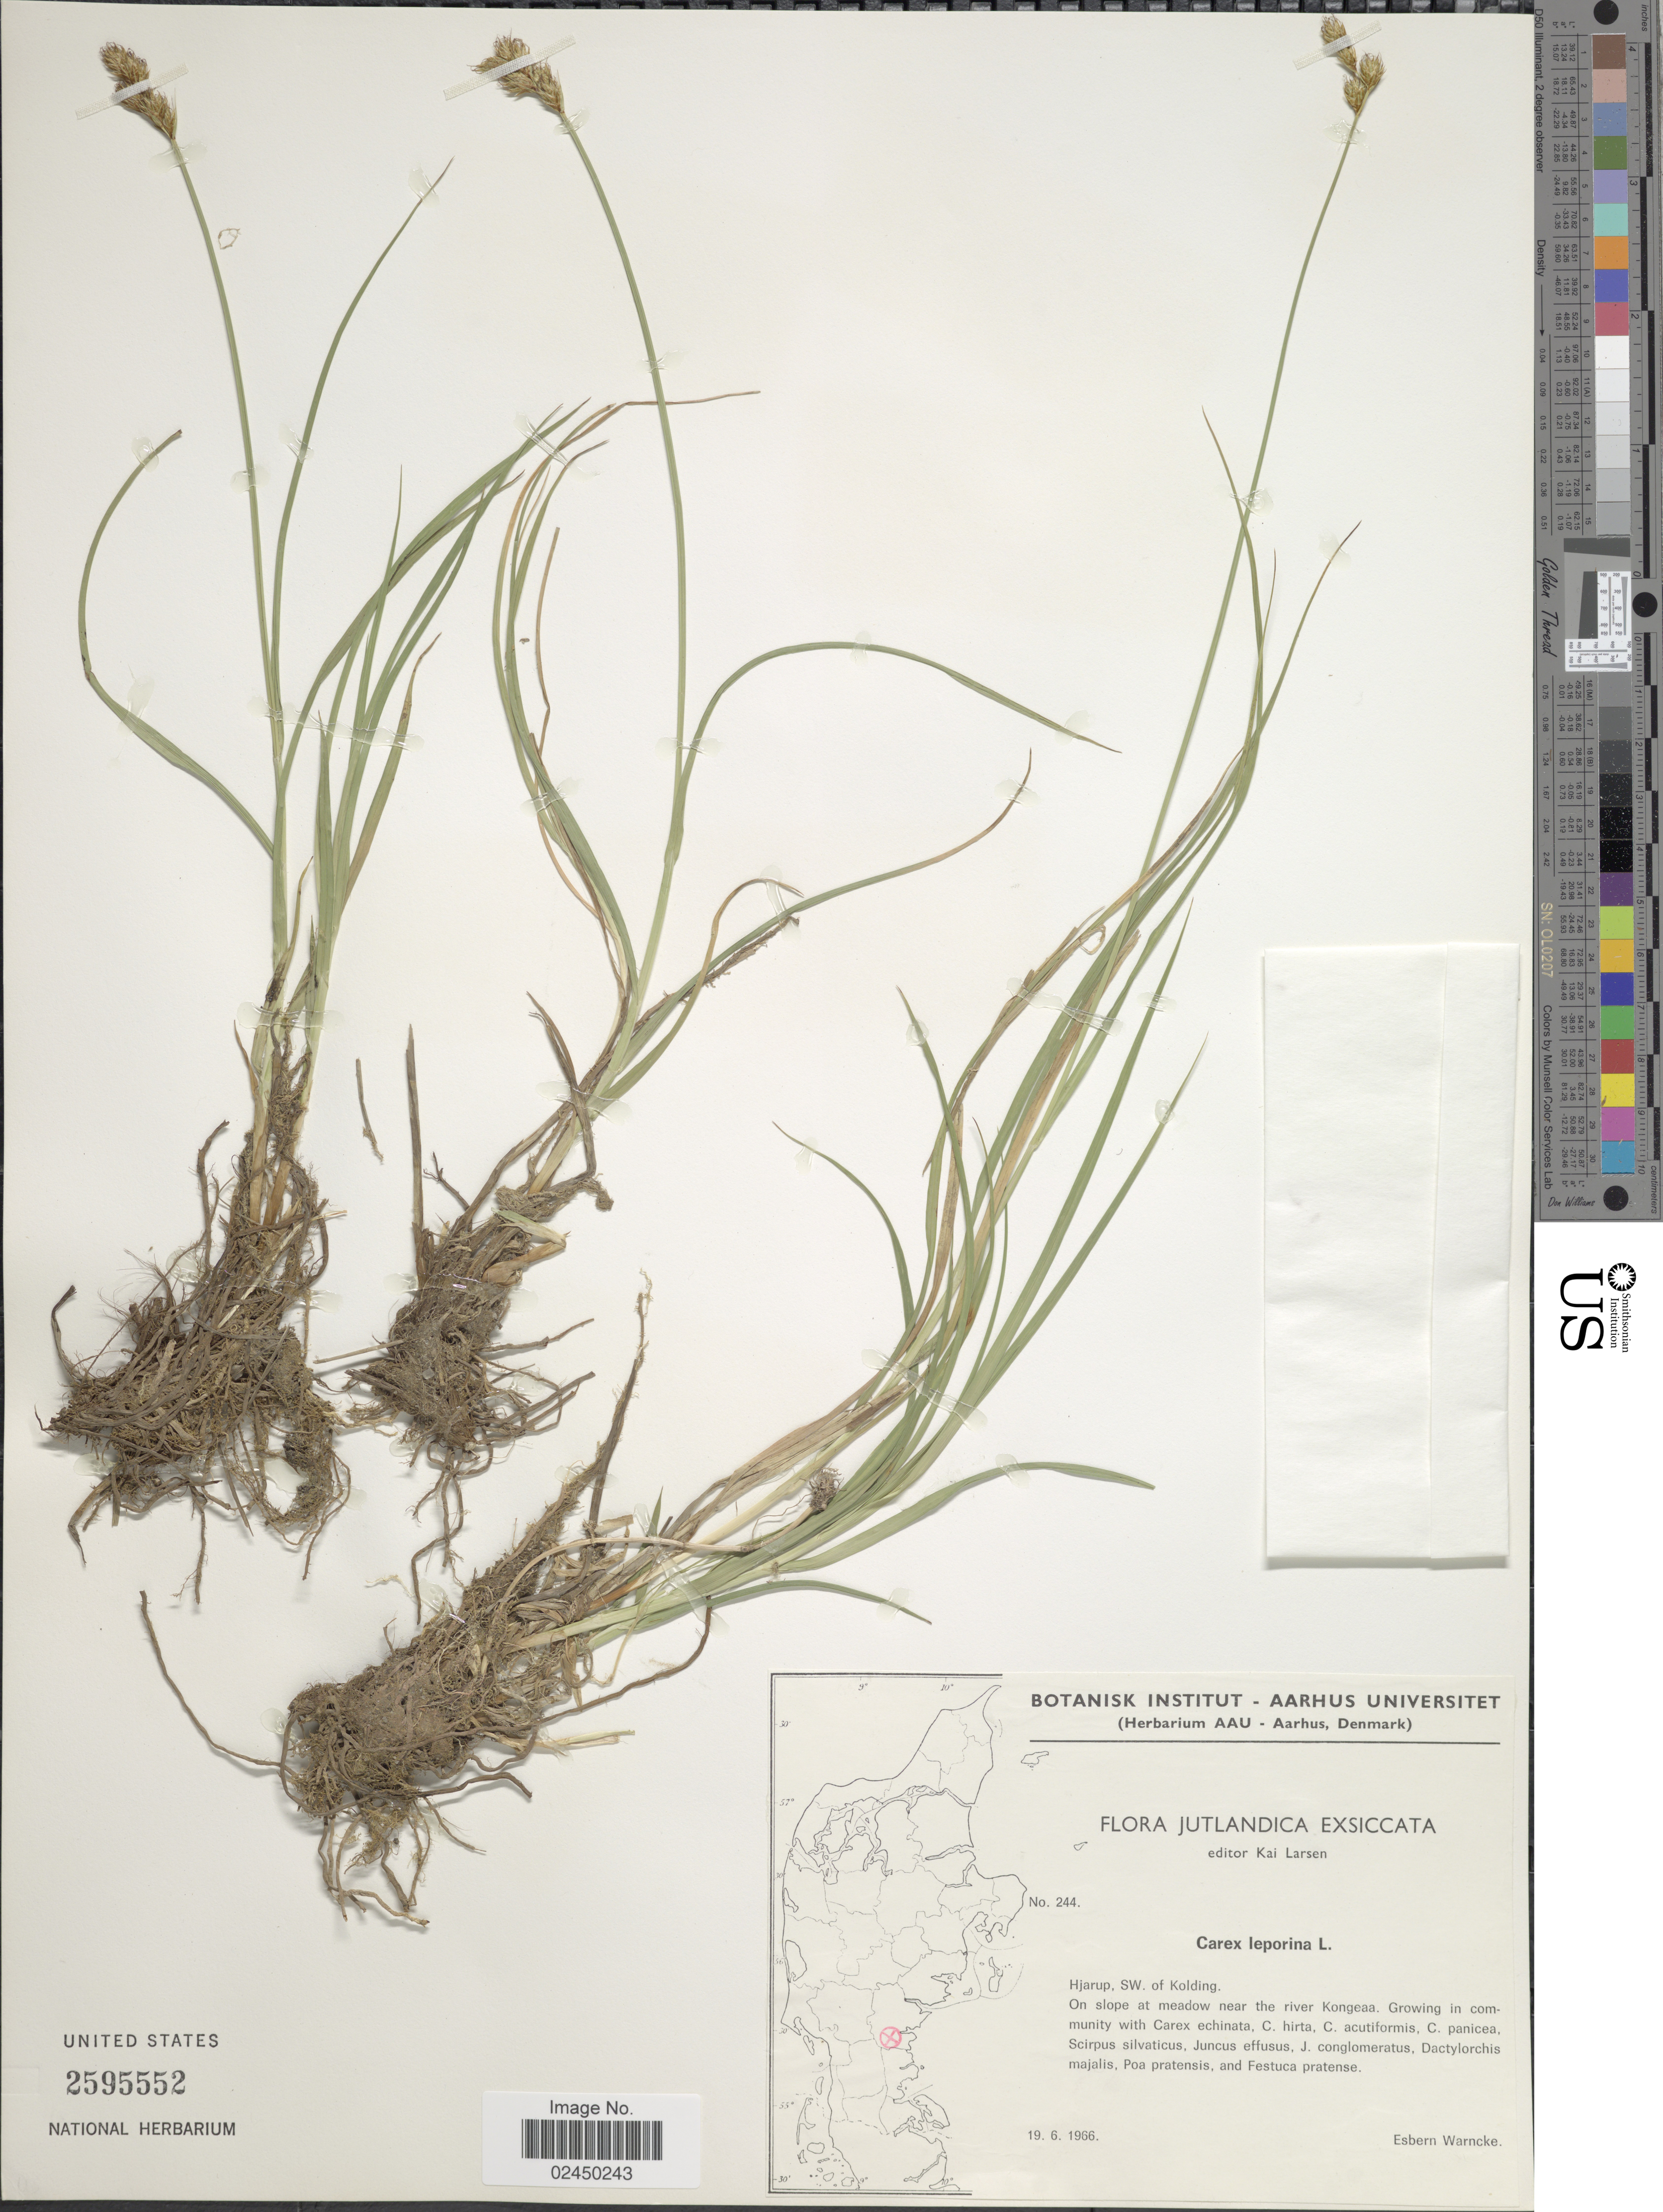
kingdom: Plantae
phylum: Tracheophyta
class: Liliopsida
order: Poales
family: Cyperaceae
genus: Carex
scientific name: Carex leporina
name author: L.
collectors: E. Warncke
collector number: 244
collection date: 1966-06-19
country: Denmark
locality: Jutlandica, Hjarup, SW of Kolding, On slope at meadow near the river Kongeaa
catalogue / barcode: US 2595552